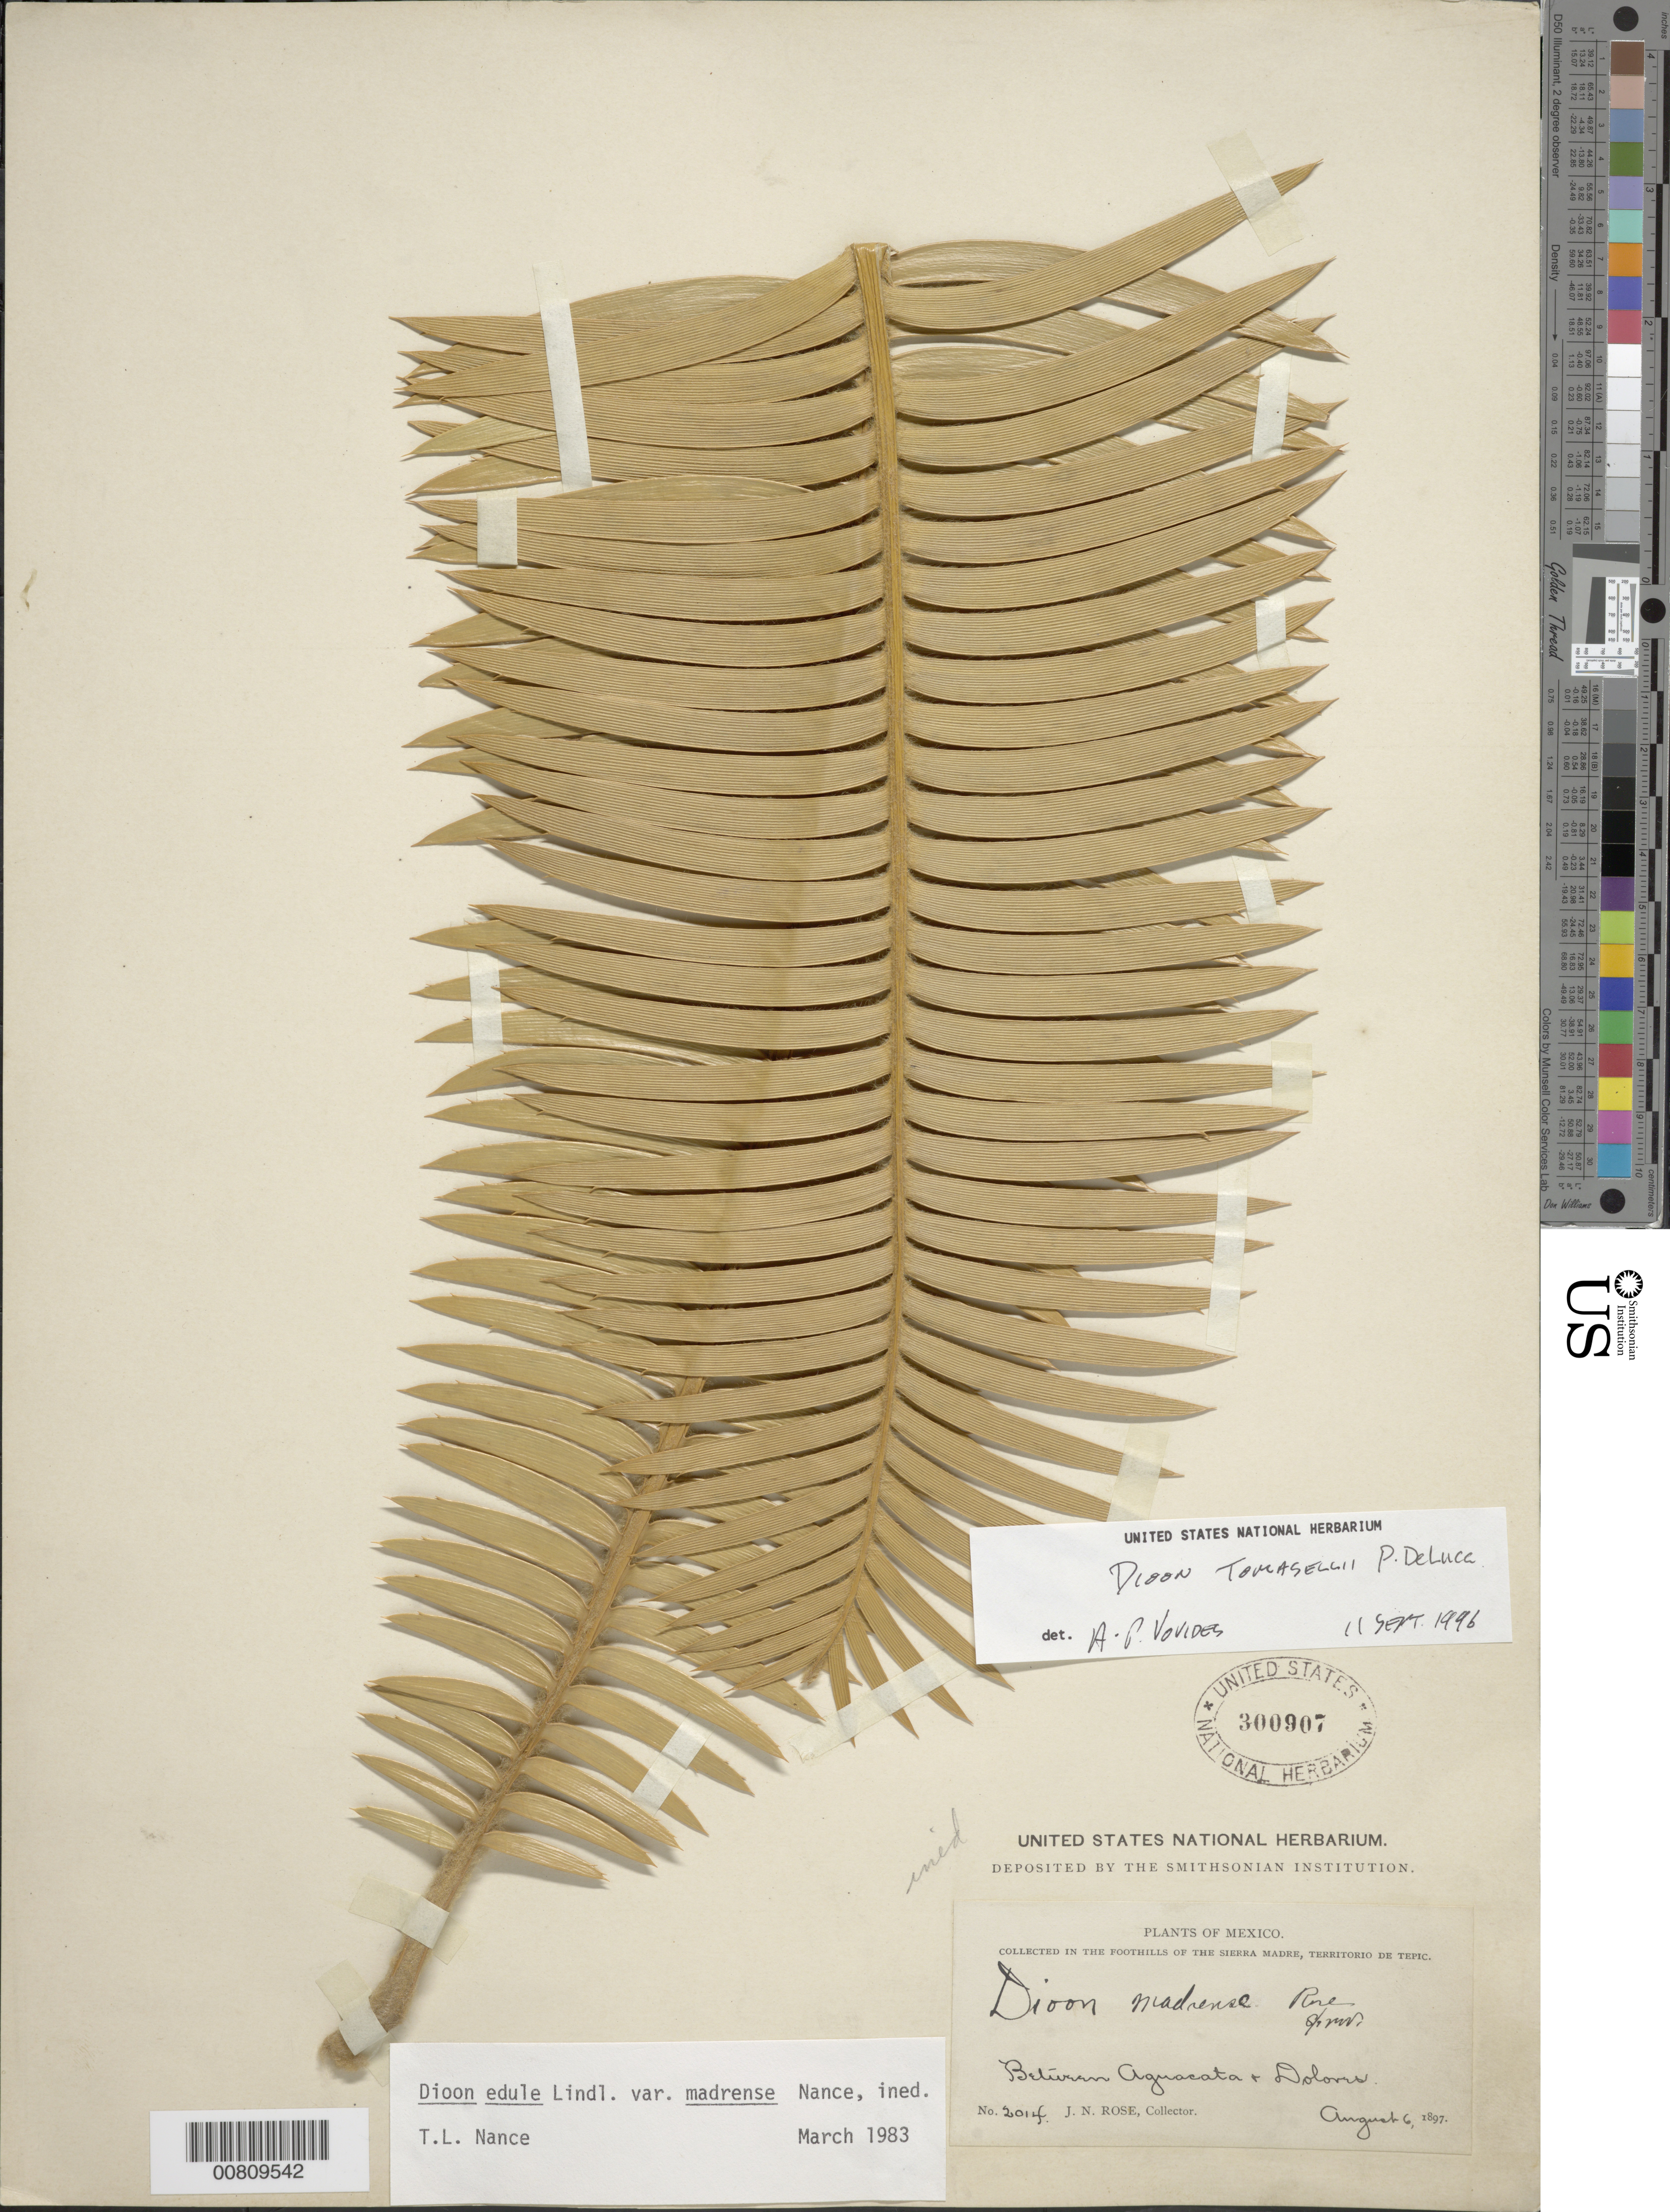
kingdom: Plantae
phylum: Tracheophyta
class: Cycadopsida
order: Cycadales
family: Zamiaceae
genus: Dioon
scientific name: Dioon tomasellii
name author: De Luca et al.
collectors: J. N. Rose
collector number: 2014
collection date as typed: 06 Aug 1897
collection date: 1897-08-06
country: Mexico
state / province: Nayarit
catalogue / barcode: US 300907